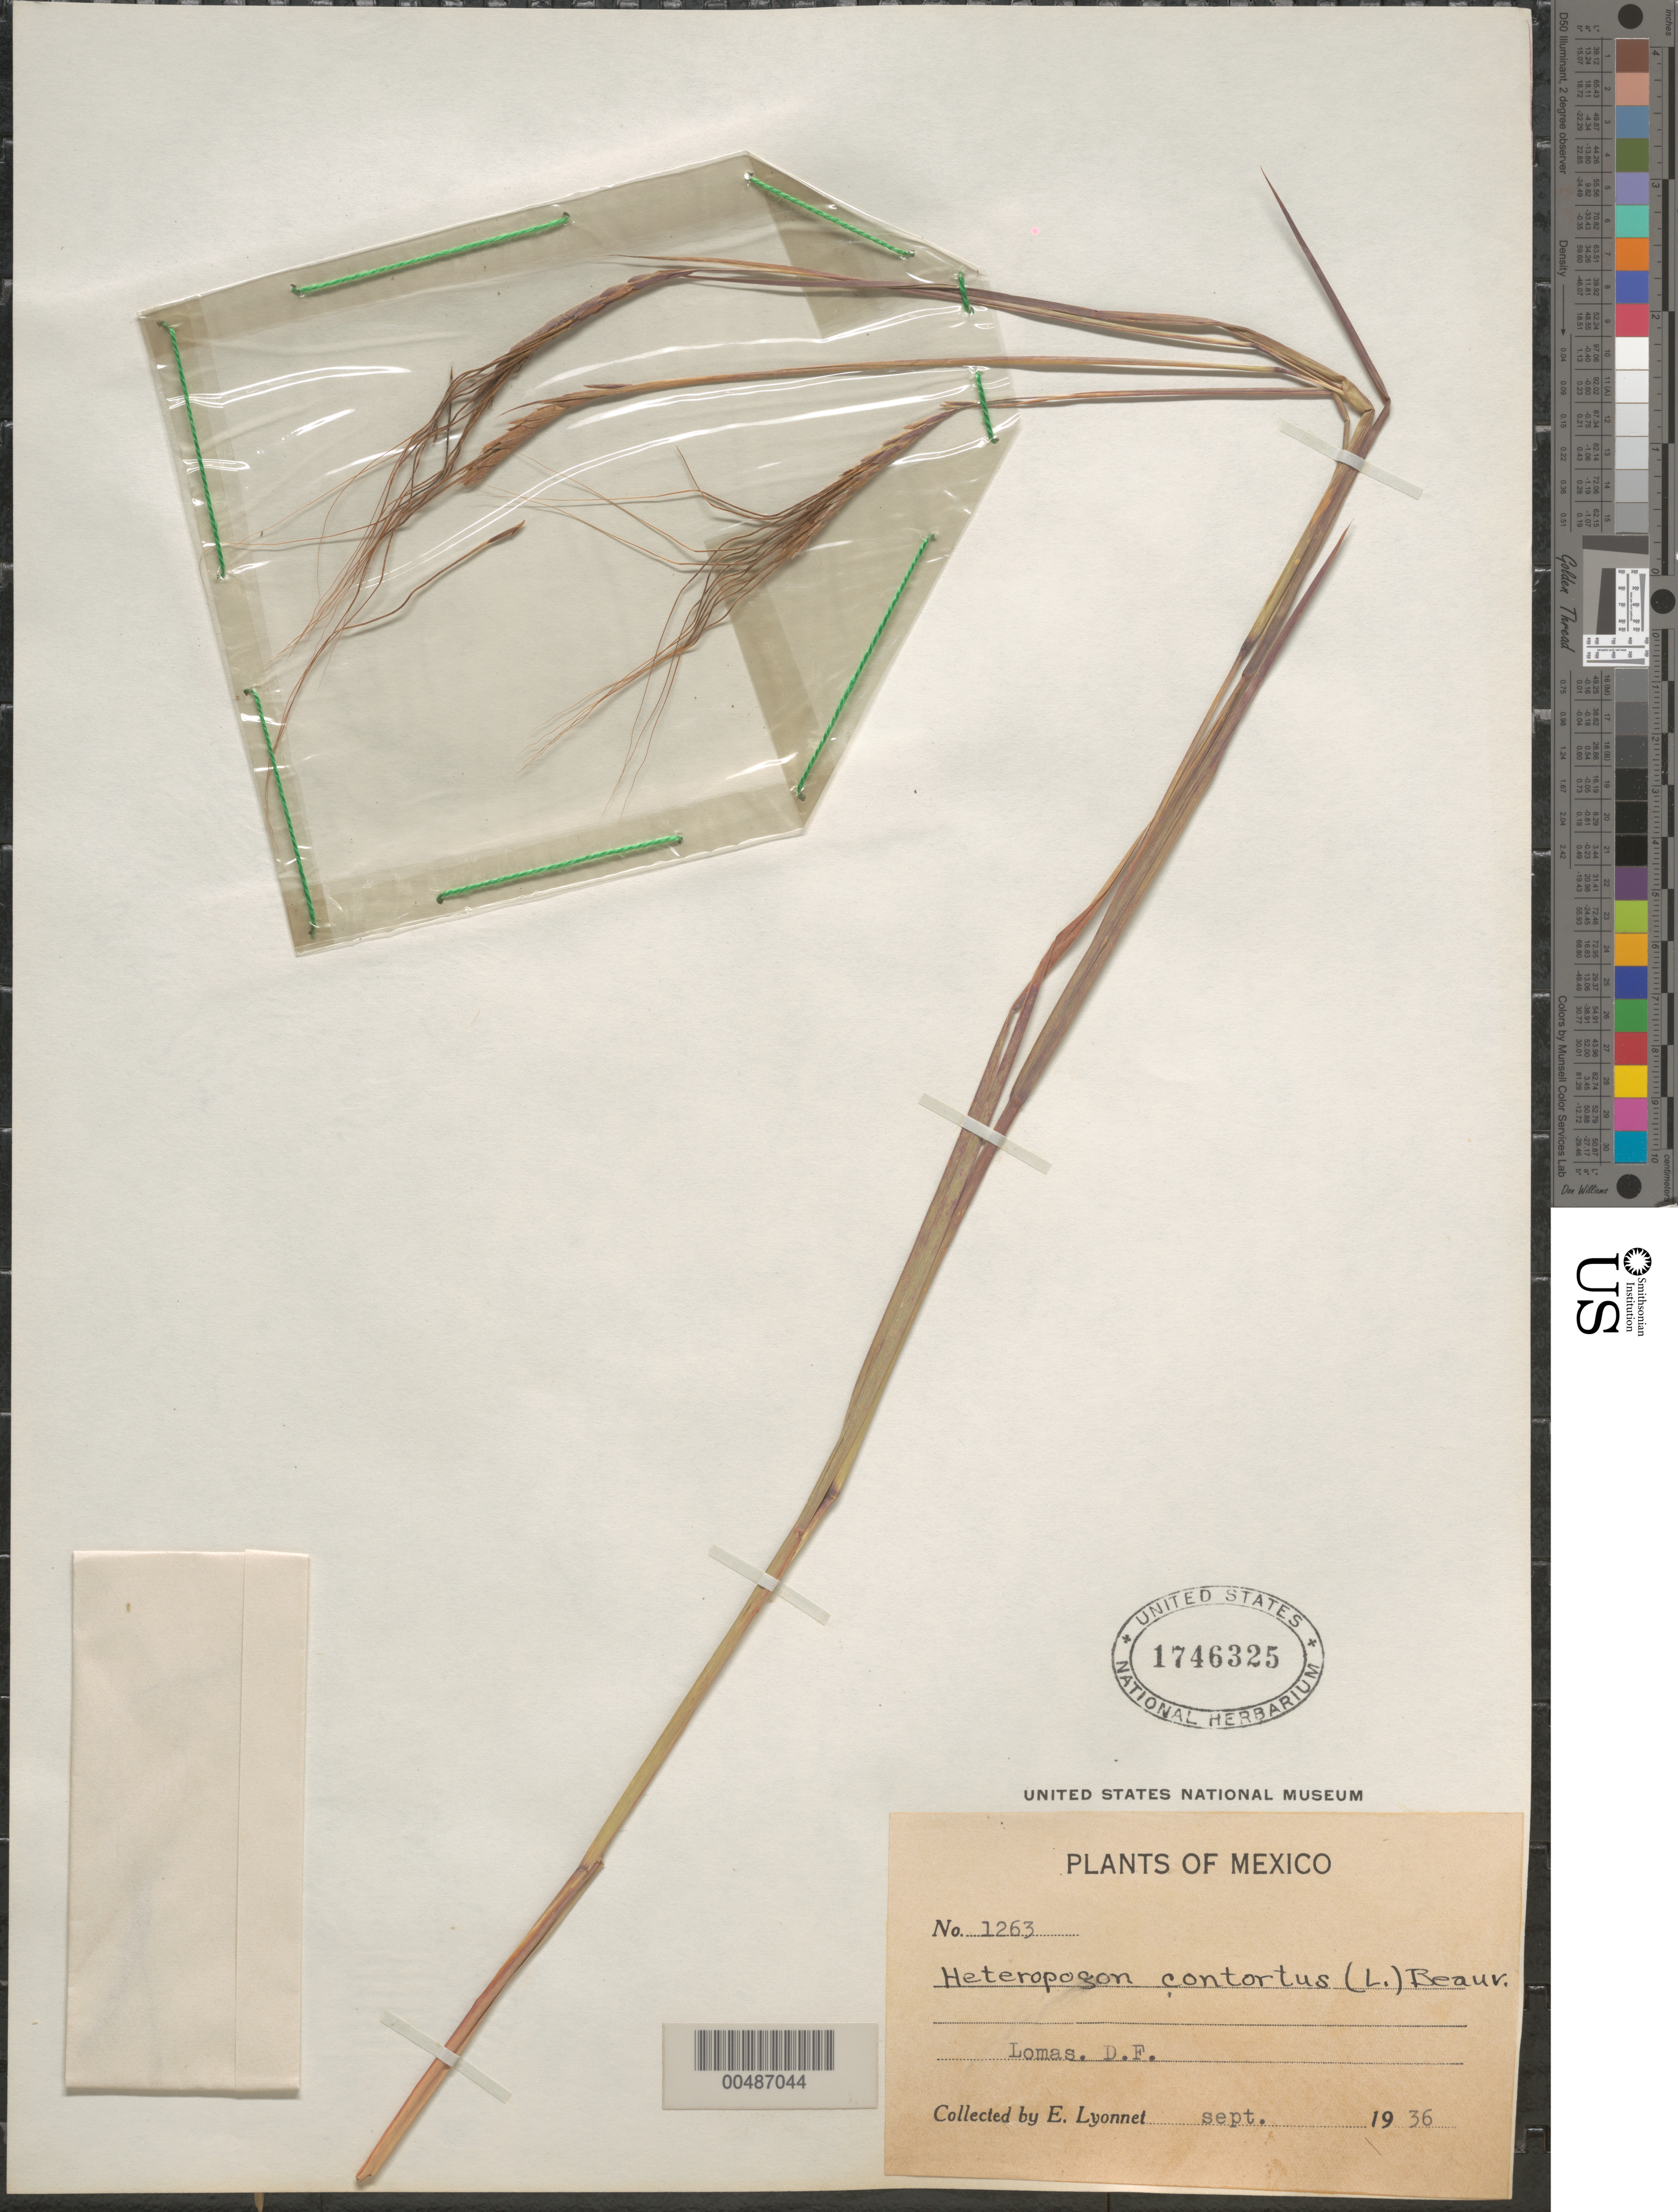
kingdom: Plantae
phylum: Tracheophyta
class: Liliopsida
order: Poales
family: Poaceae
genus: Heteropogon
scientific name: Heteropogon contortus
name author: (L.) P. Beauv. ex Roem. & Schult.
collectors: Bro. E. Lyonnet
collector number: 1263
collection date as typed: Sep 1936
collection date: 1936-09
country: Mexico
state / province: Distrito Federal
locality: Lomas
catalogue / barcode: US 1746325